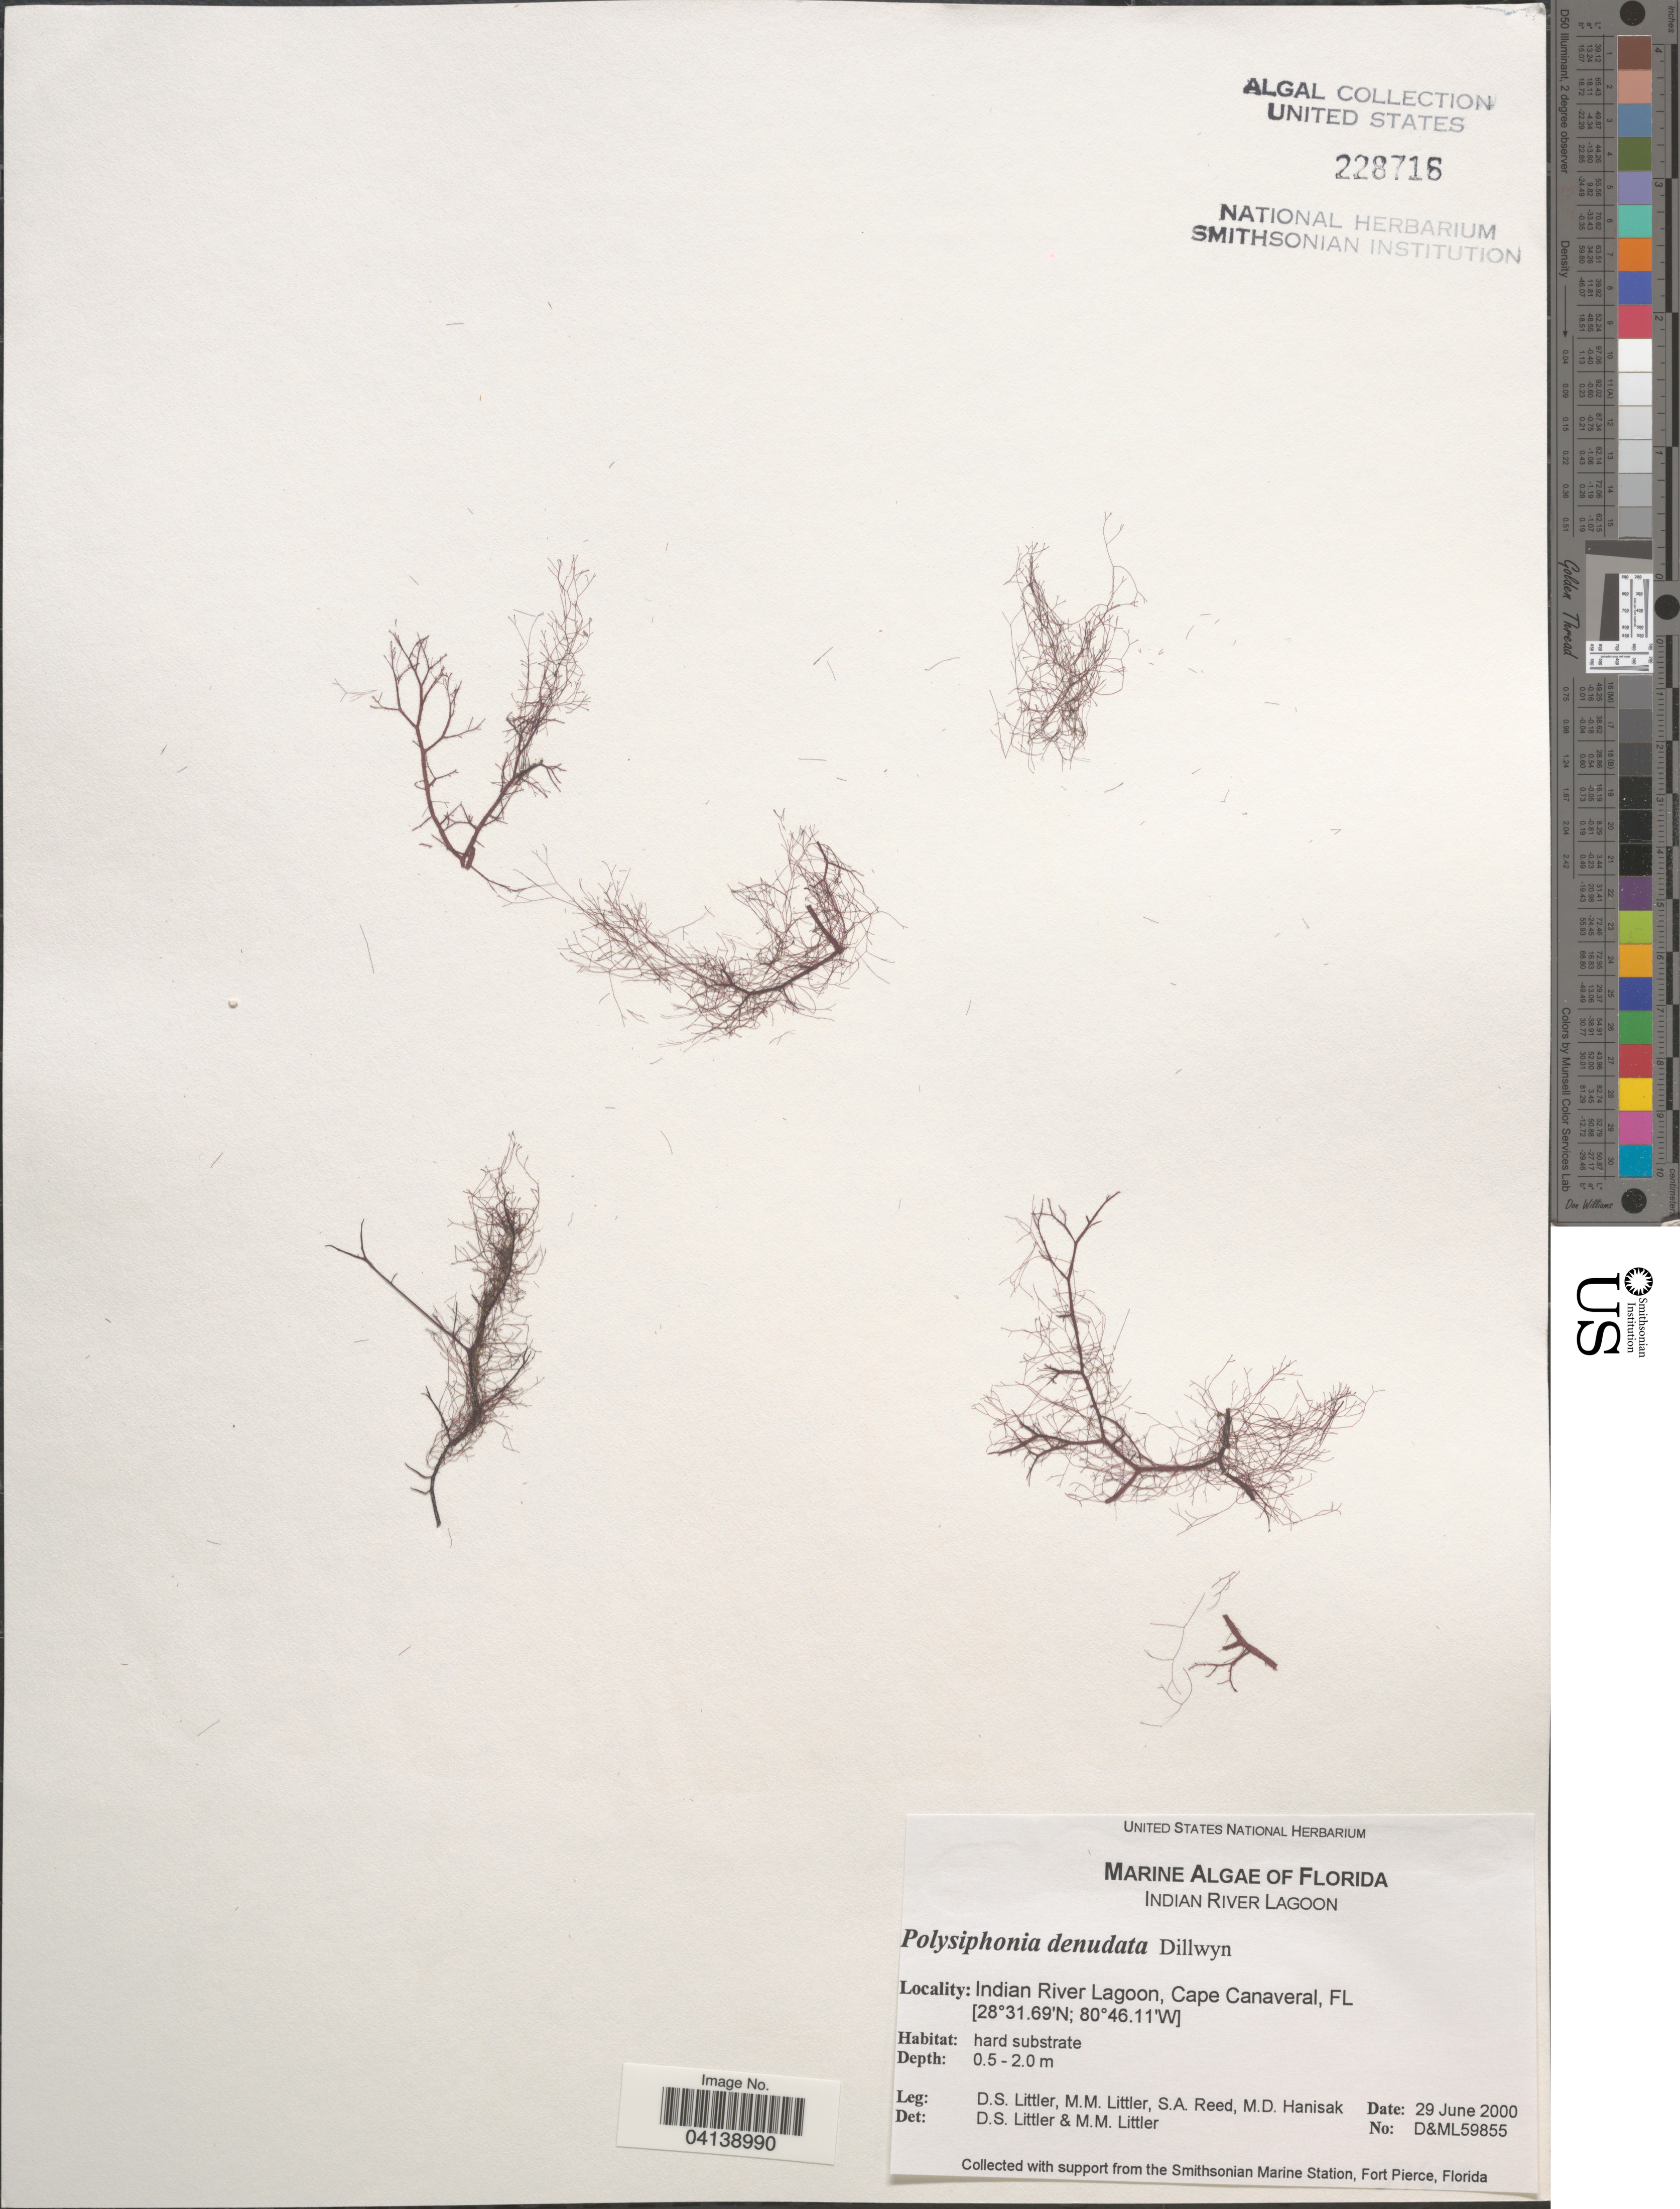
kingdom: Plantae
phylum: Rhodophyta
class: Florideophyceae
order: Ceramiales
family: Rhodomelaceae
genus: Carradoriella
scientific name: Carradoriella denudata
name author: (Dillwyn) Savoie & G.W. Saunders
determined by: Algae name updating Project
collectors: D. S. Littler, S. Reed & M. Hanisak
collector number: D&ML59855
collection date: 2000-06-29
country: United States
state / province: Florida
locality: Indian River Lagoon, Cape Canaveral.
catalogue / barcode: US 228716